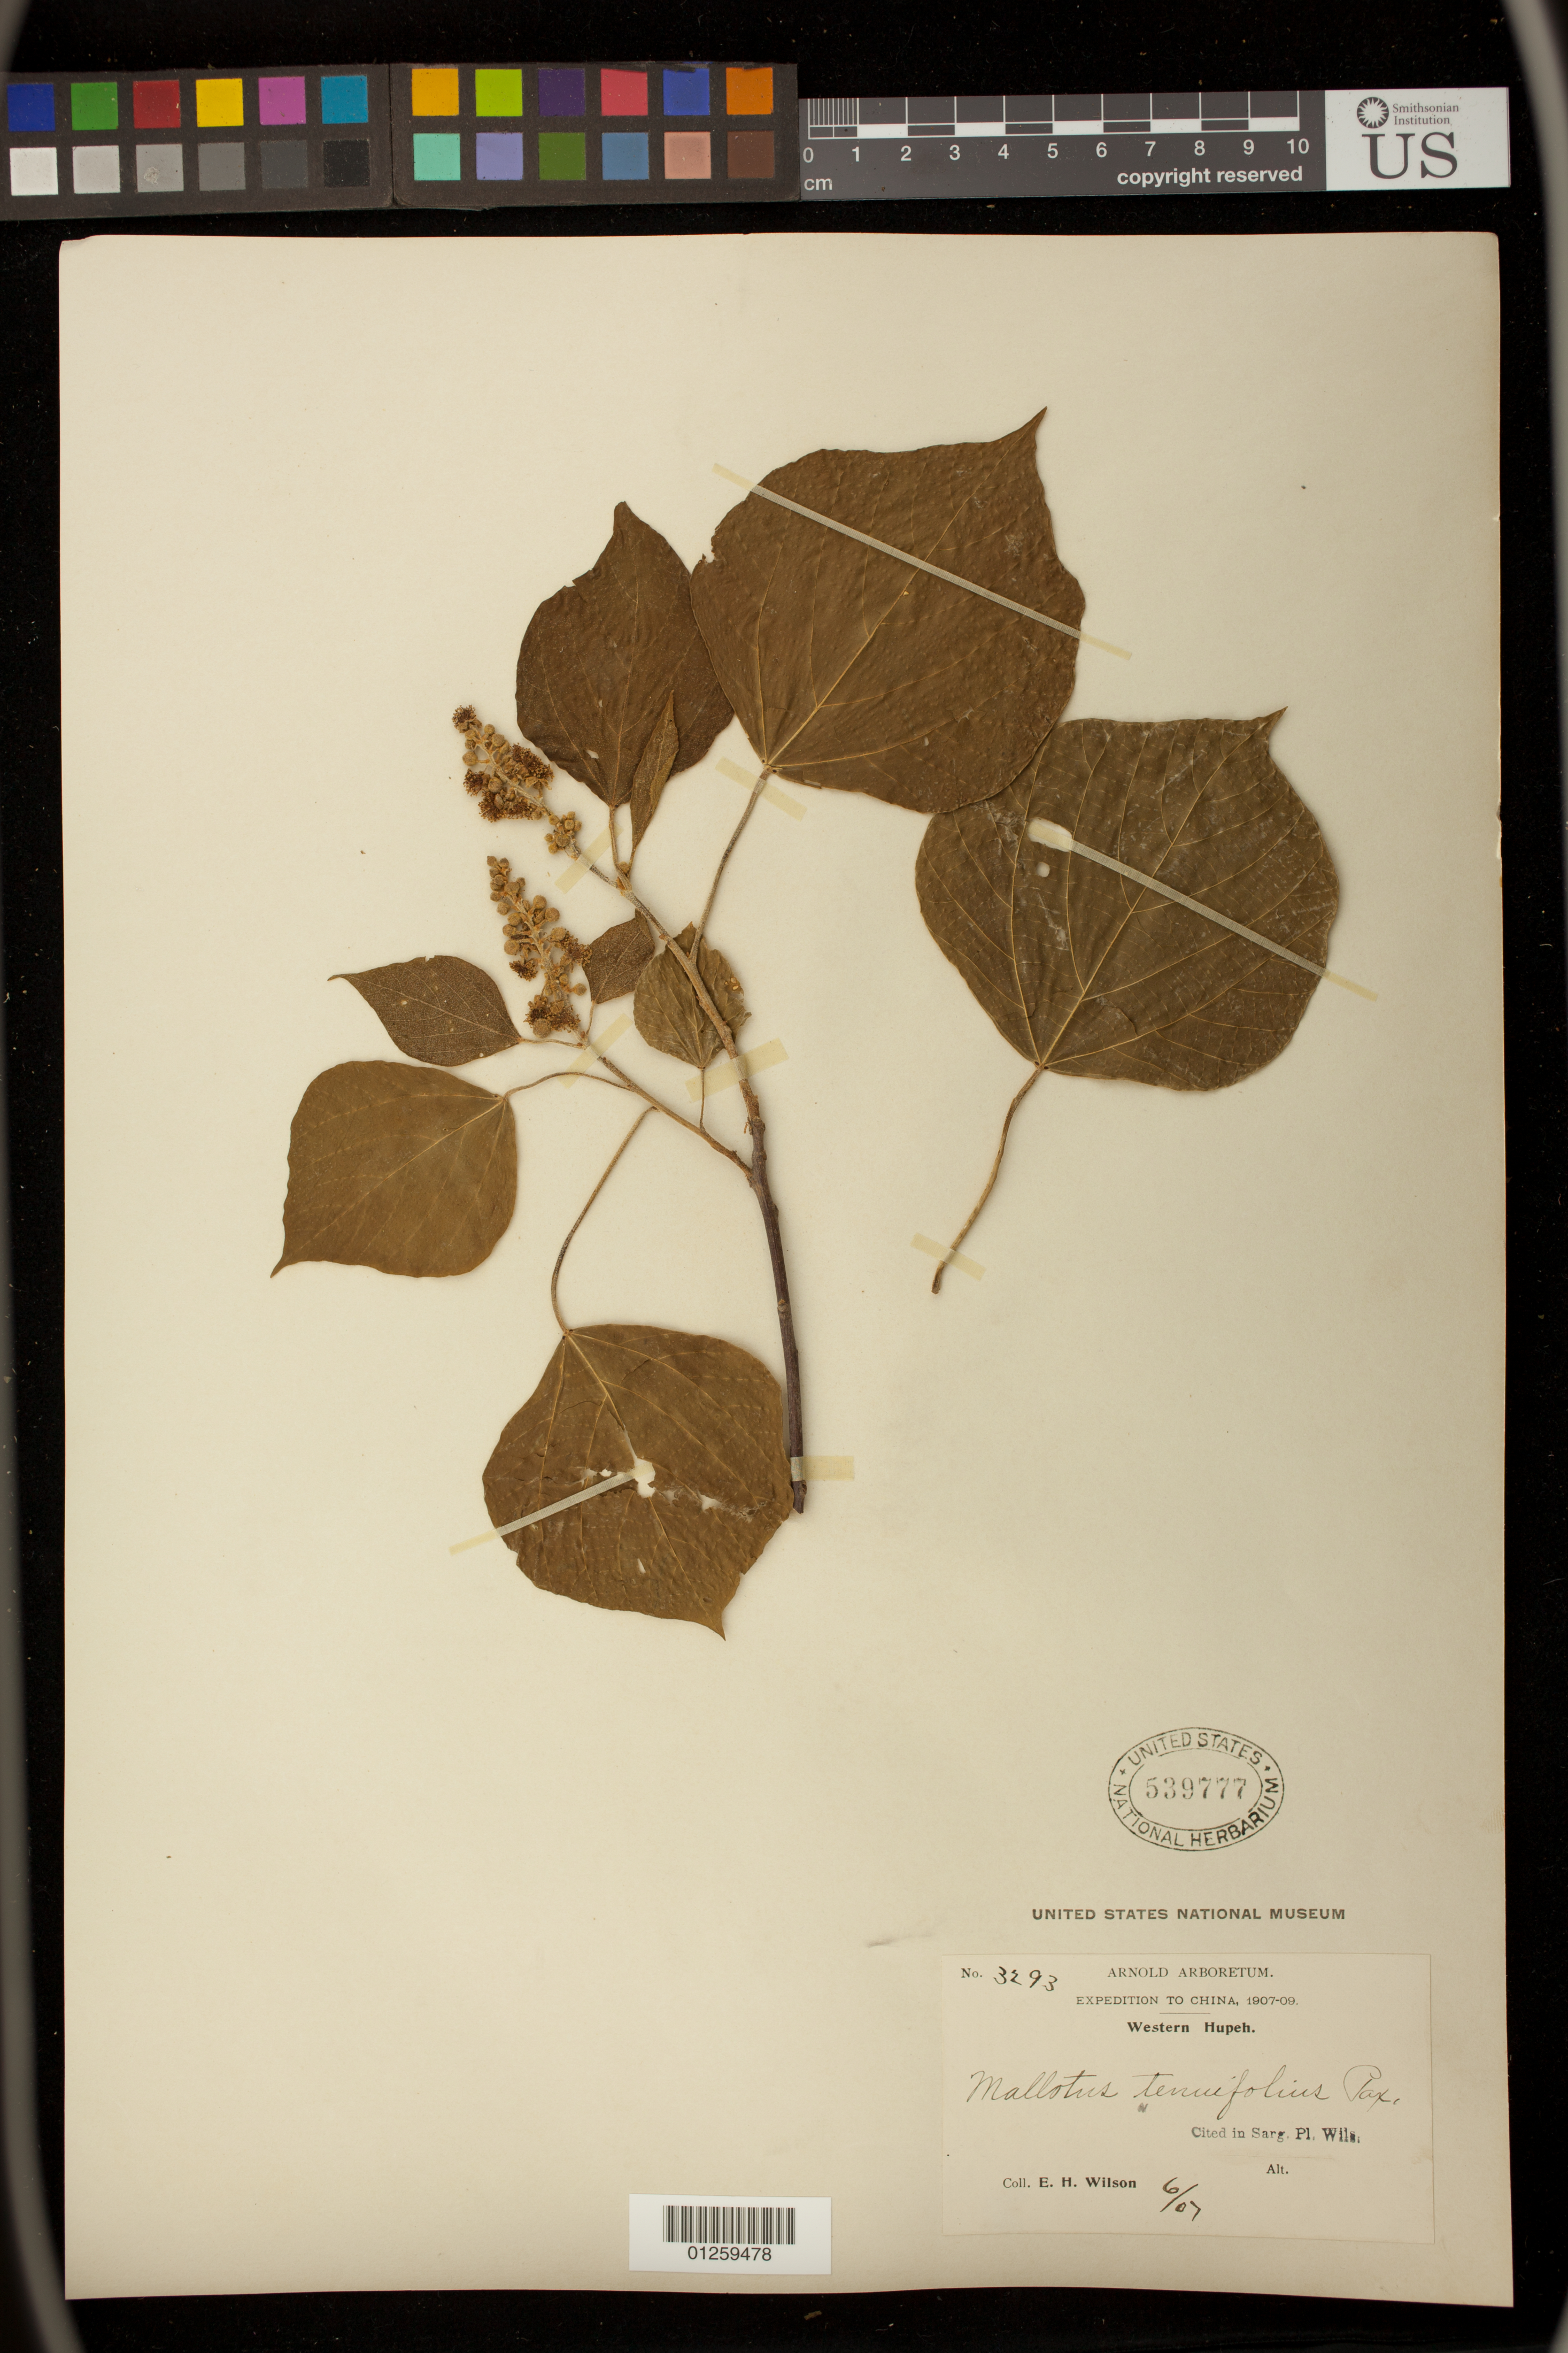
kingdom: Plantae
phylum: Tracheophyta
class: Magnoliopsida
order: Malpighiales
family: Euphorbiaceae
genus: Mallotus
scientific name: Mallotus tenuifolius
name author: Pax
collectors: E. H. Wilson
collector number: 3293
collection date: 1907-06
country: China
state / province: Hubei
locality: West Hupeh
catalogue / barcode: US 539777